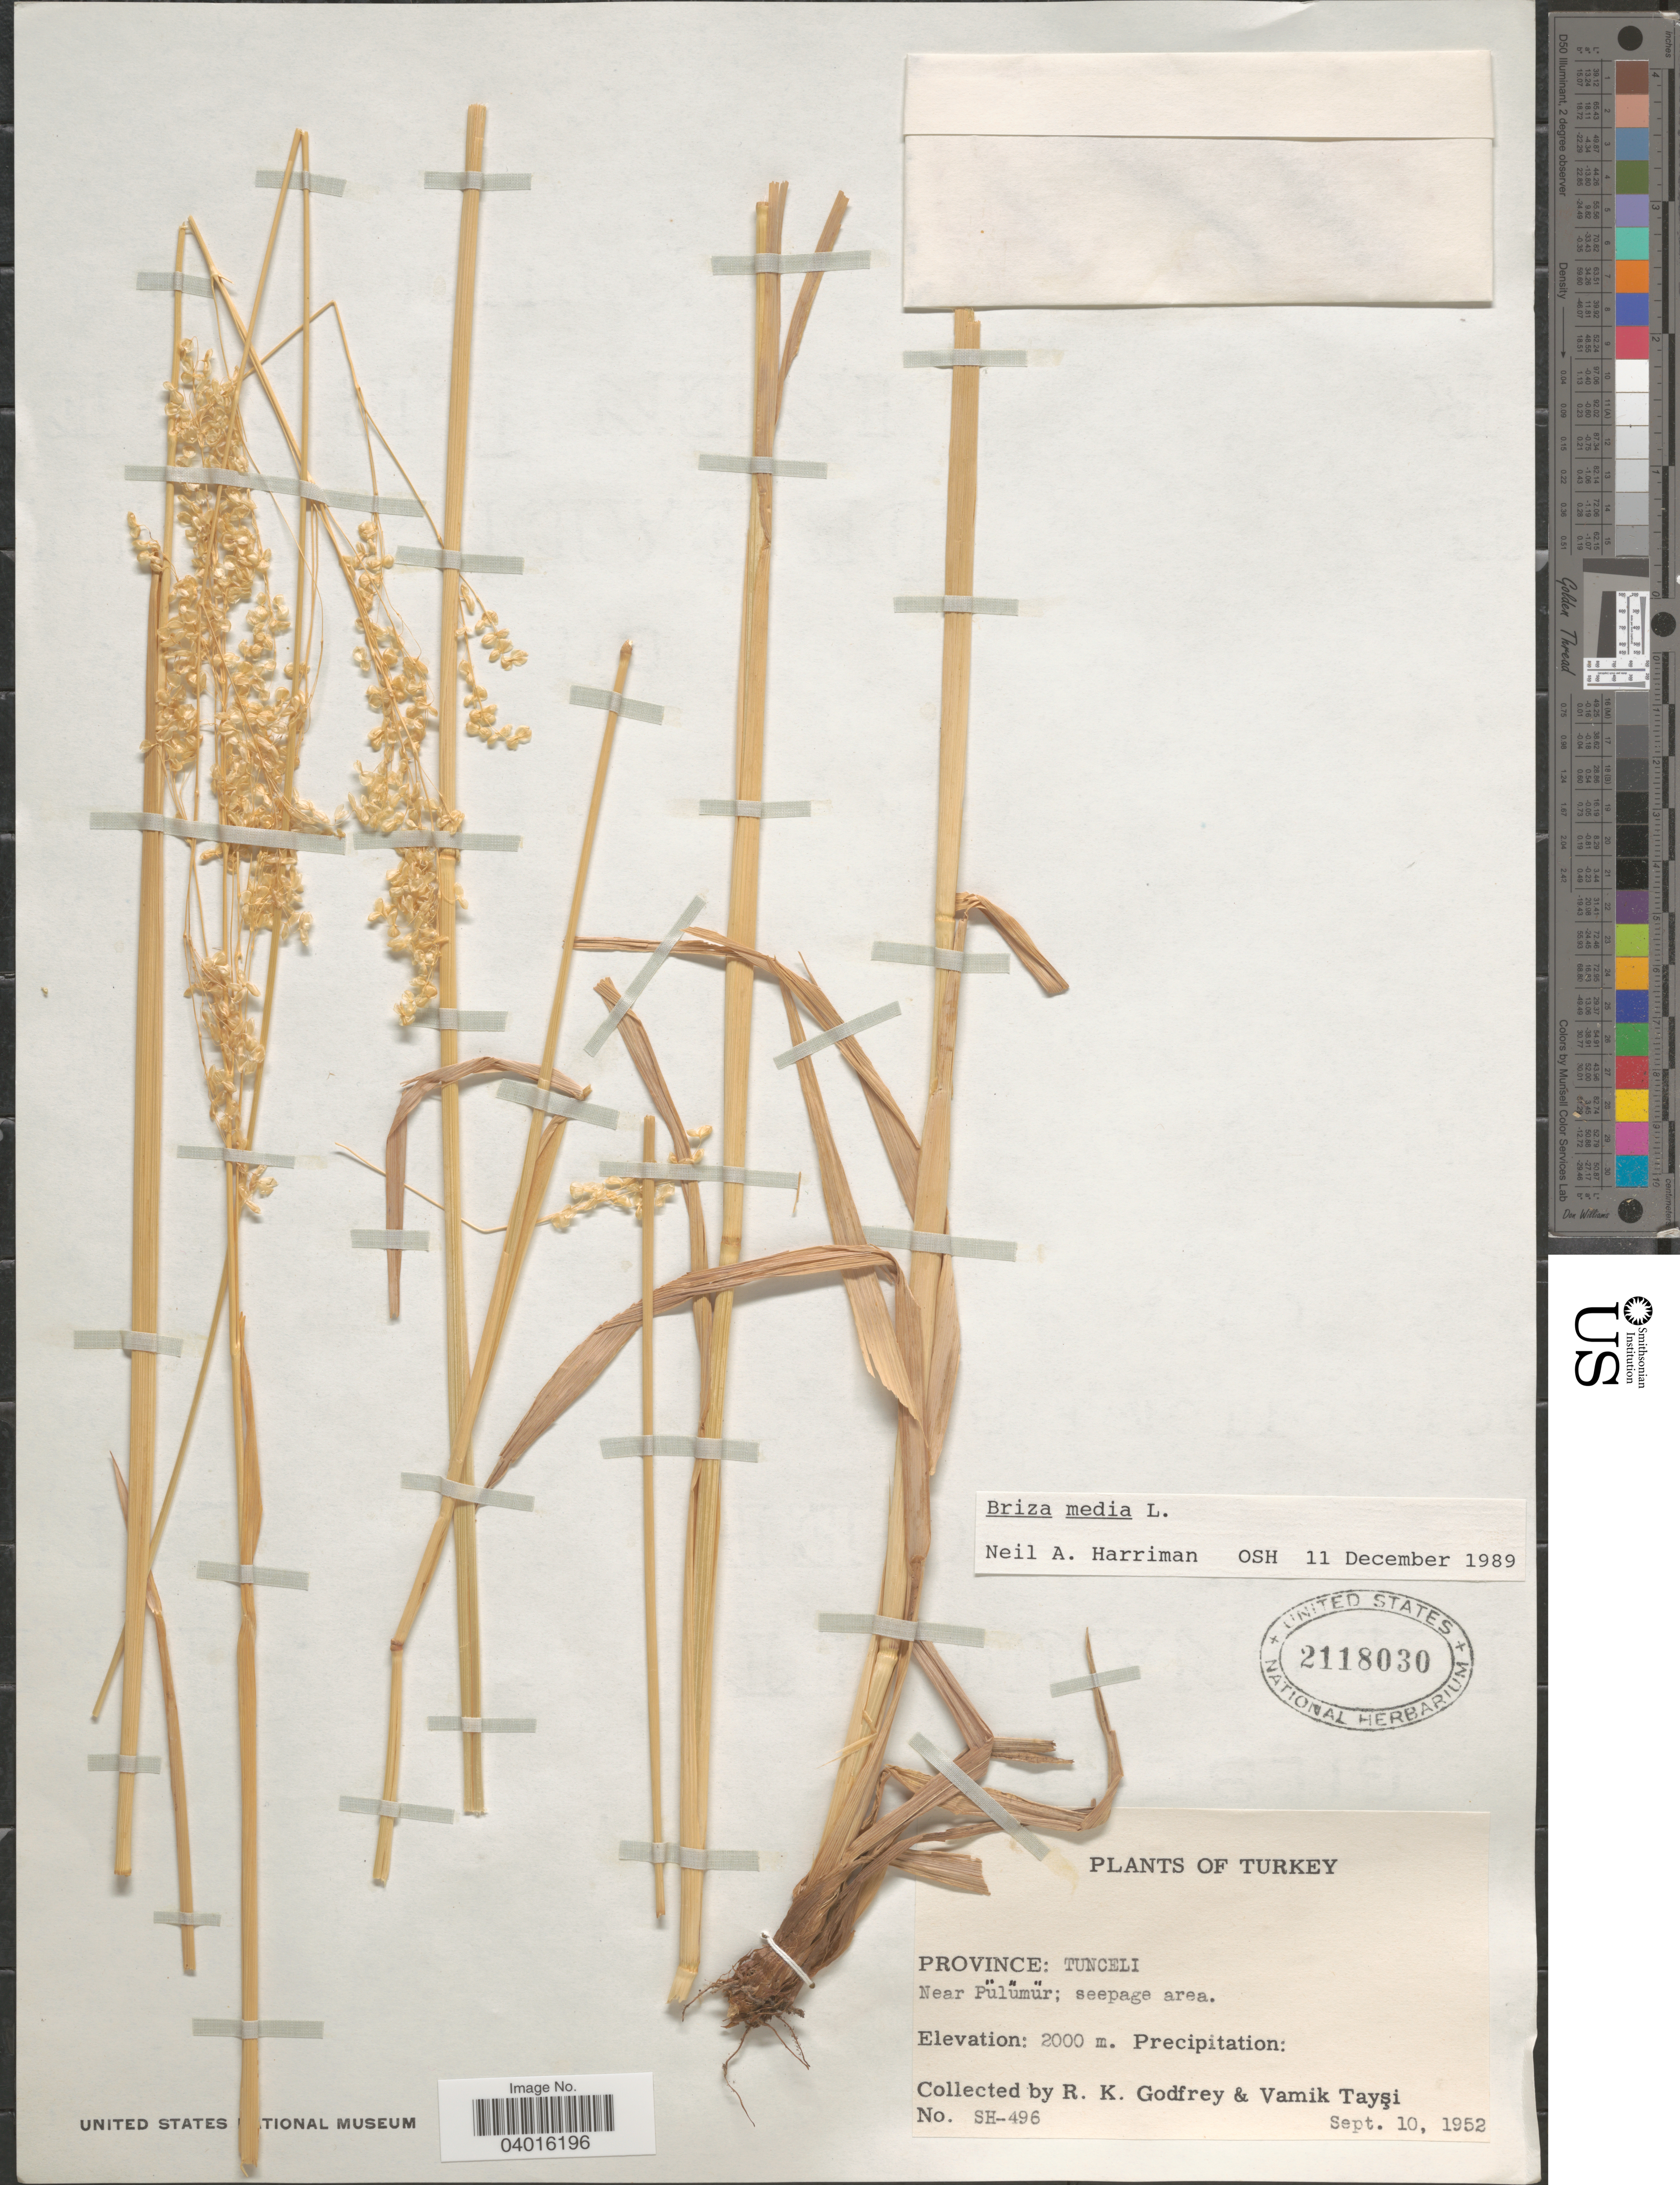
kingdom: Plantae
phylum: Tracheophyta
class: Liliopsida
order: Poales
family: Poaceae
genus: Briza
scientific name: Briza media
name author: L.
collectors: R. K. Godfrey & V. Taysi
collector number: SH-496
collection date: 1952-09-10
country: Turkey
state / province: Tunceli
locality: Near Pülümür; seepage area.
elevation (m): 2000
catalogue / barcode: US 2118030